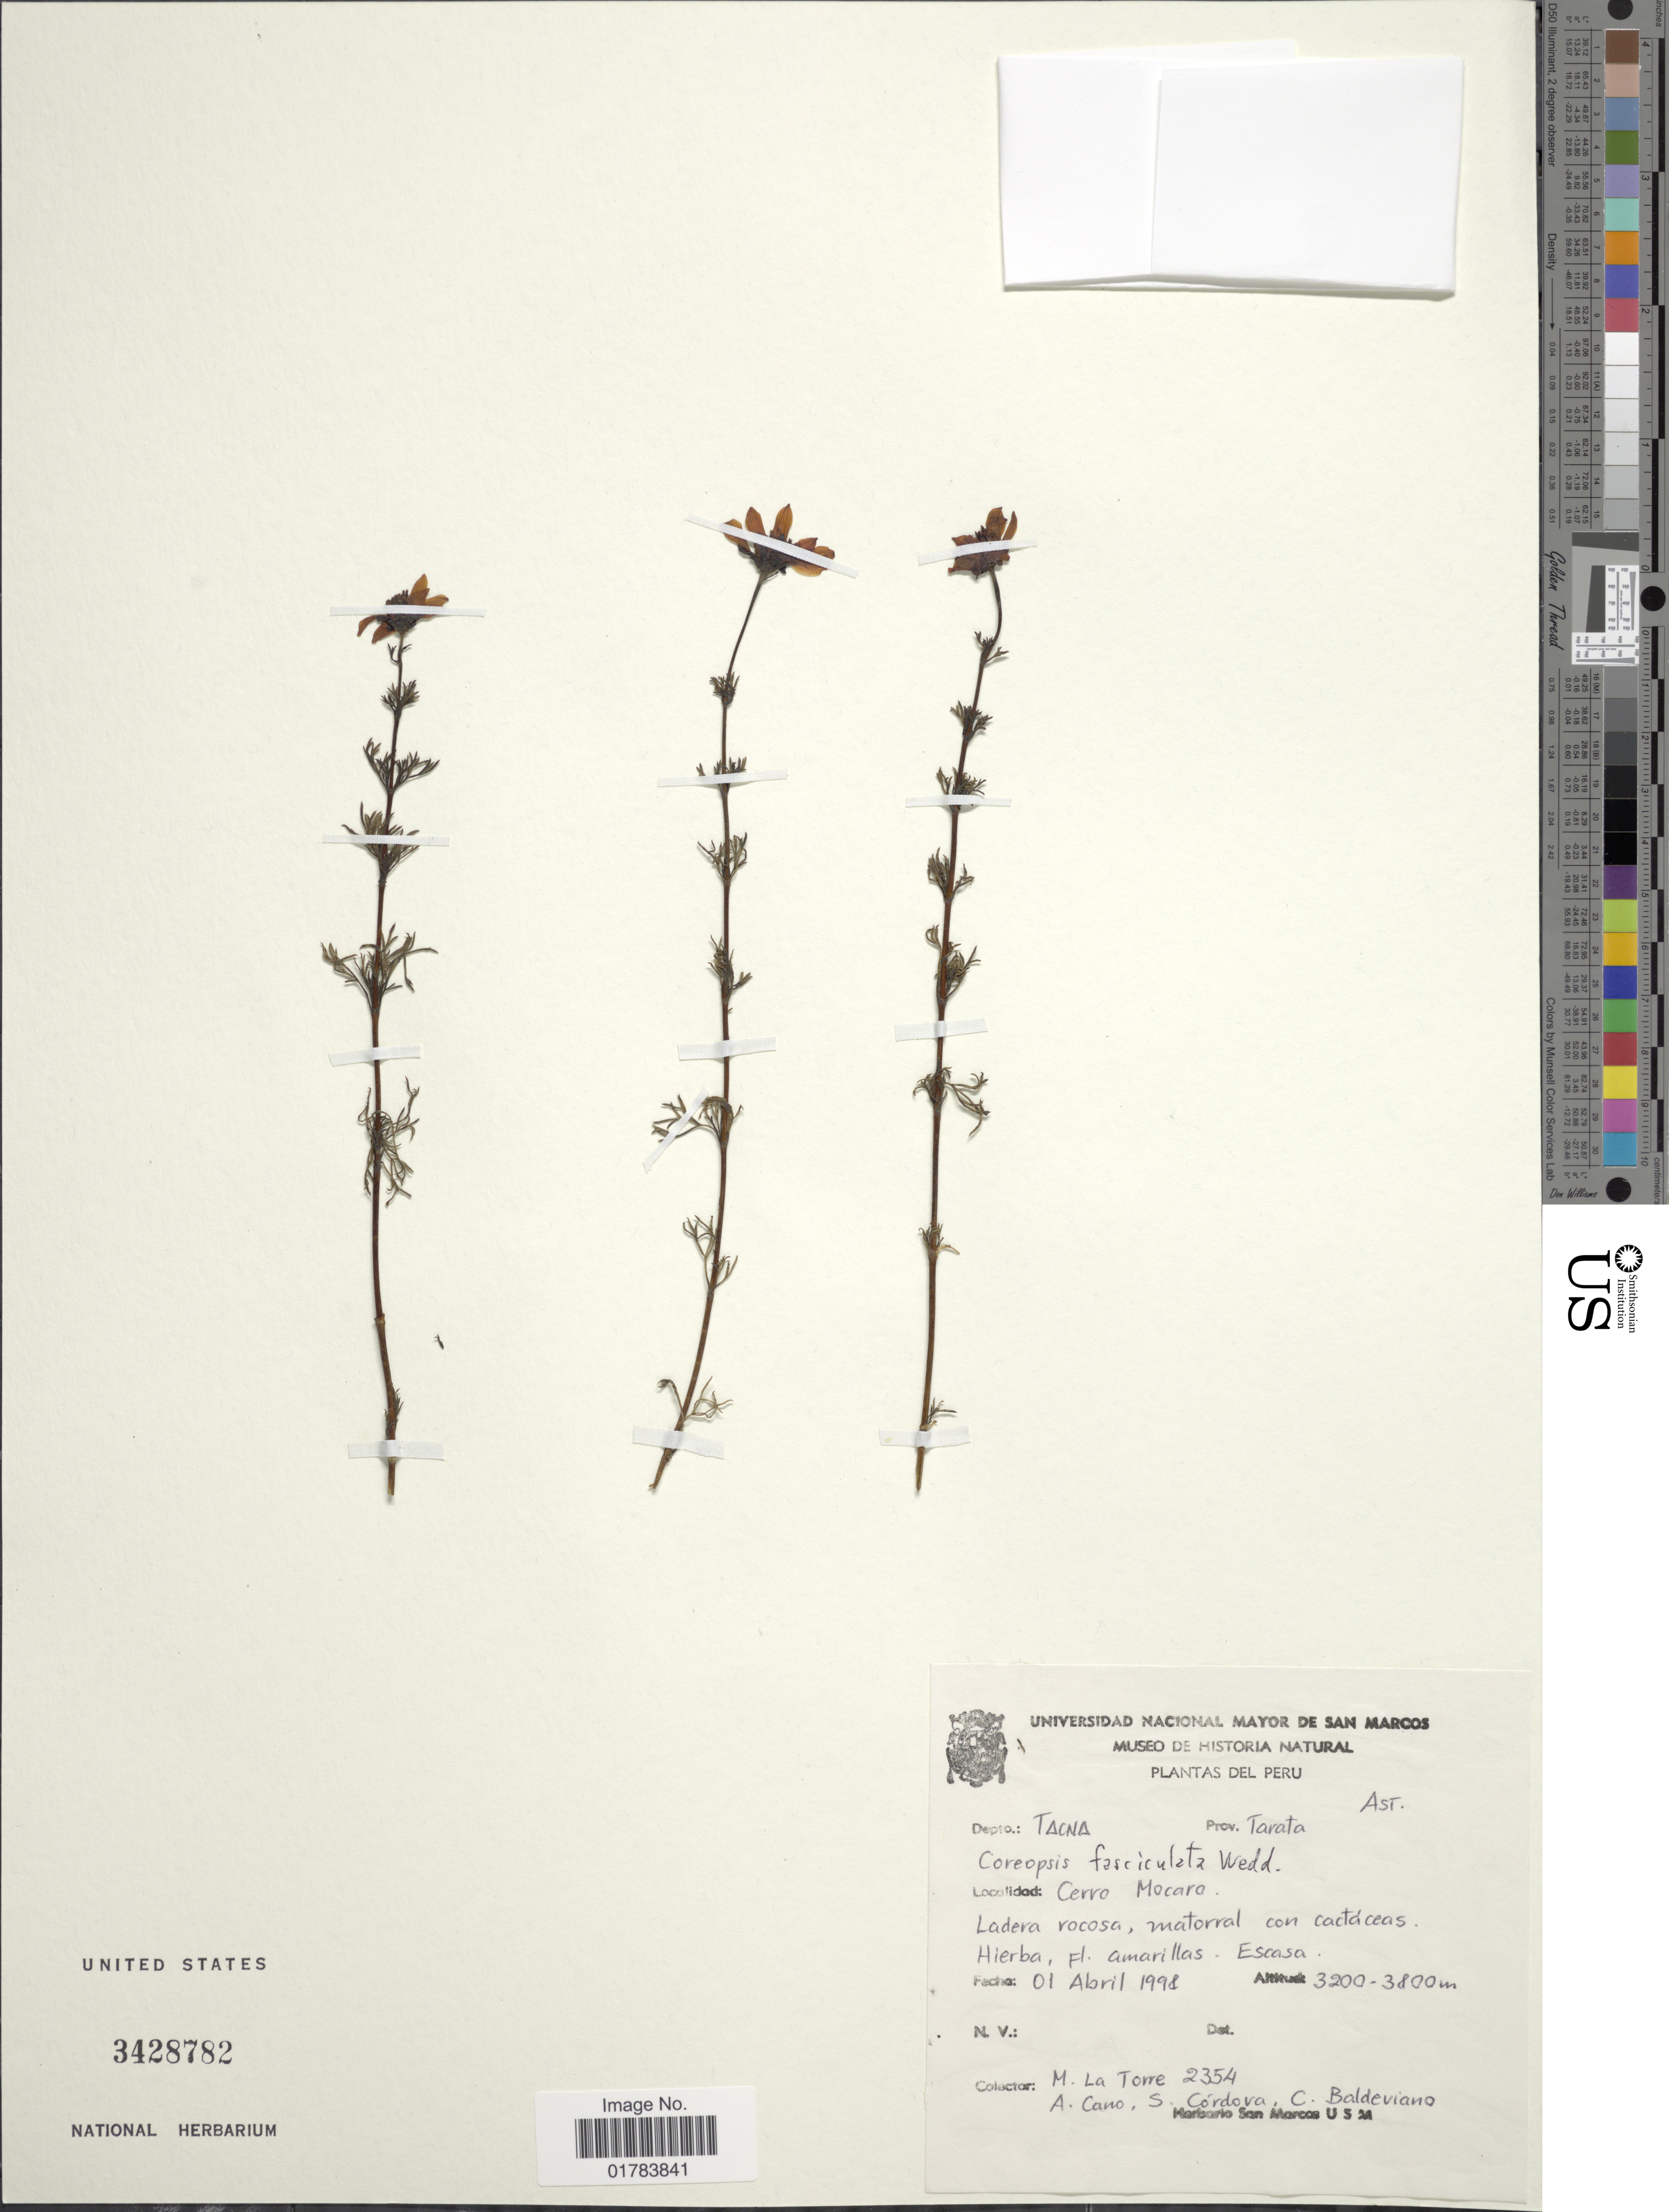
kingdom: Plantae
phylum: Tracheophyta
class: Magnoliopsida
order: Asterales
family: Asteraceae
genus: Coreopsis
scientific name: Coreopsis fasciculata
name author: Wedd.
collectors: M. I. La Torre, A. Cano, S. Cordova & C. Baldeviano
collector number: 2354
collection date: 1998-04-01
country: Peru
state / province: Tacna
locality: Cerro Mocara, Prov. Tarata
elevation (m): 3200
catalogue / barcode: US 3428782